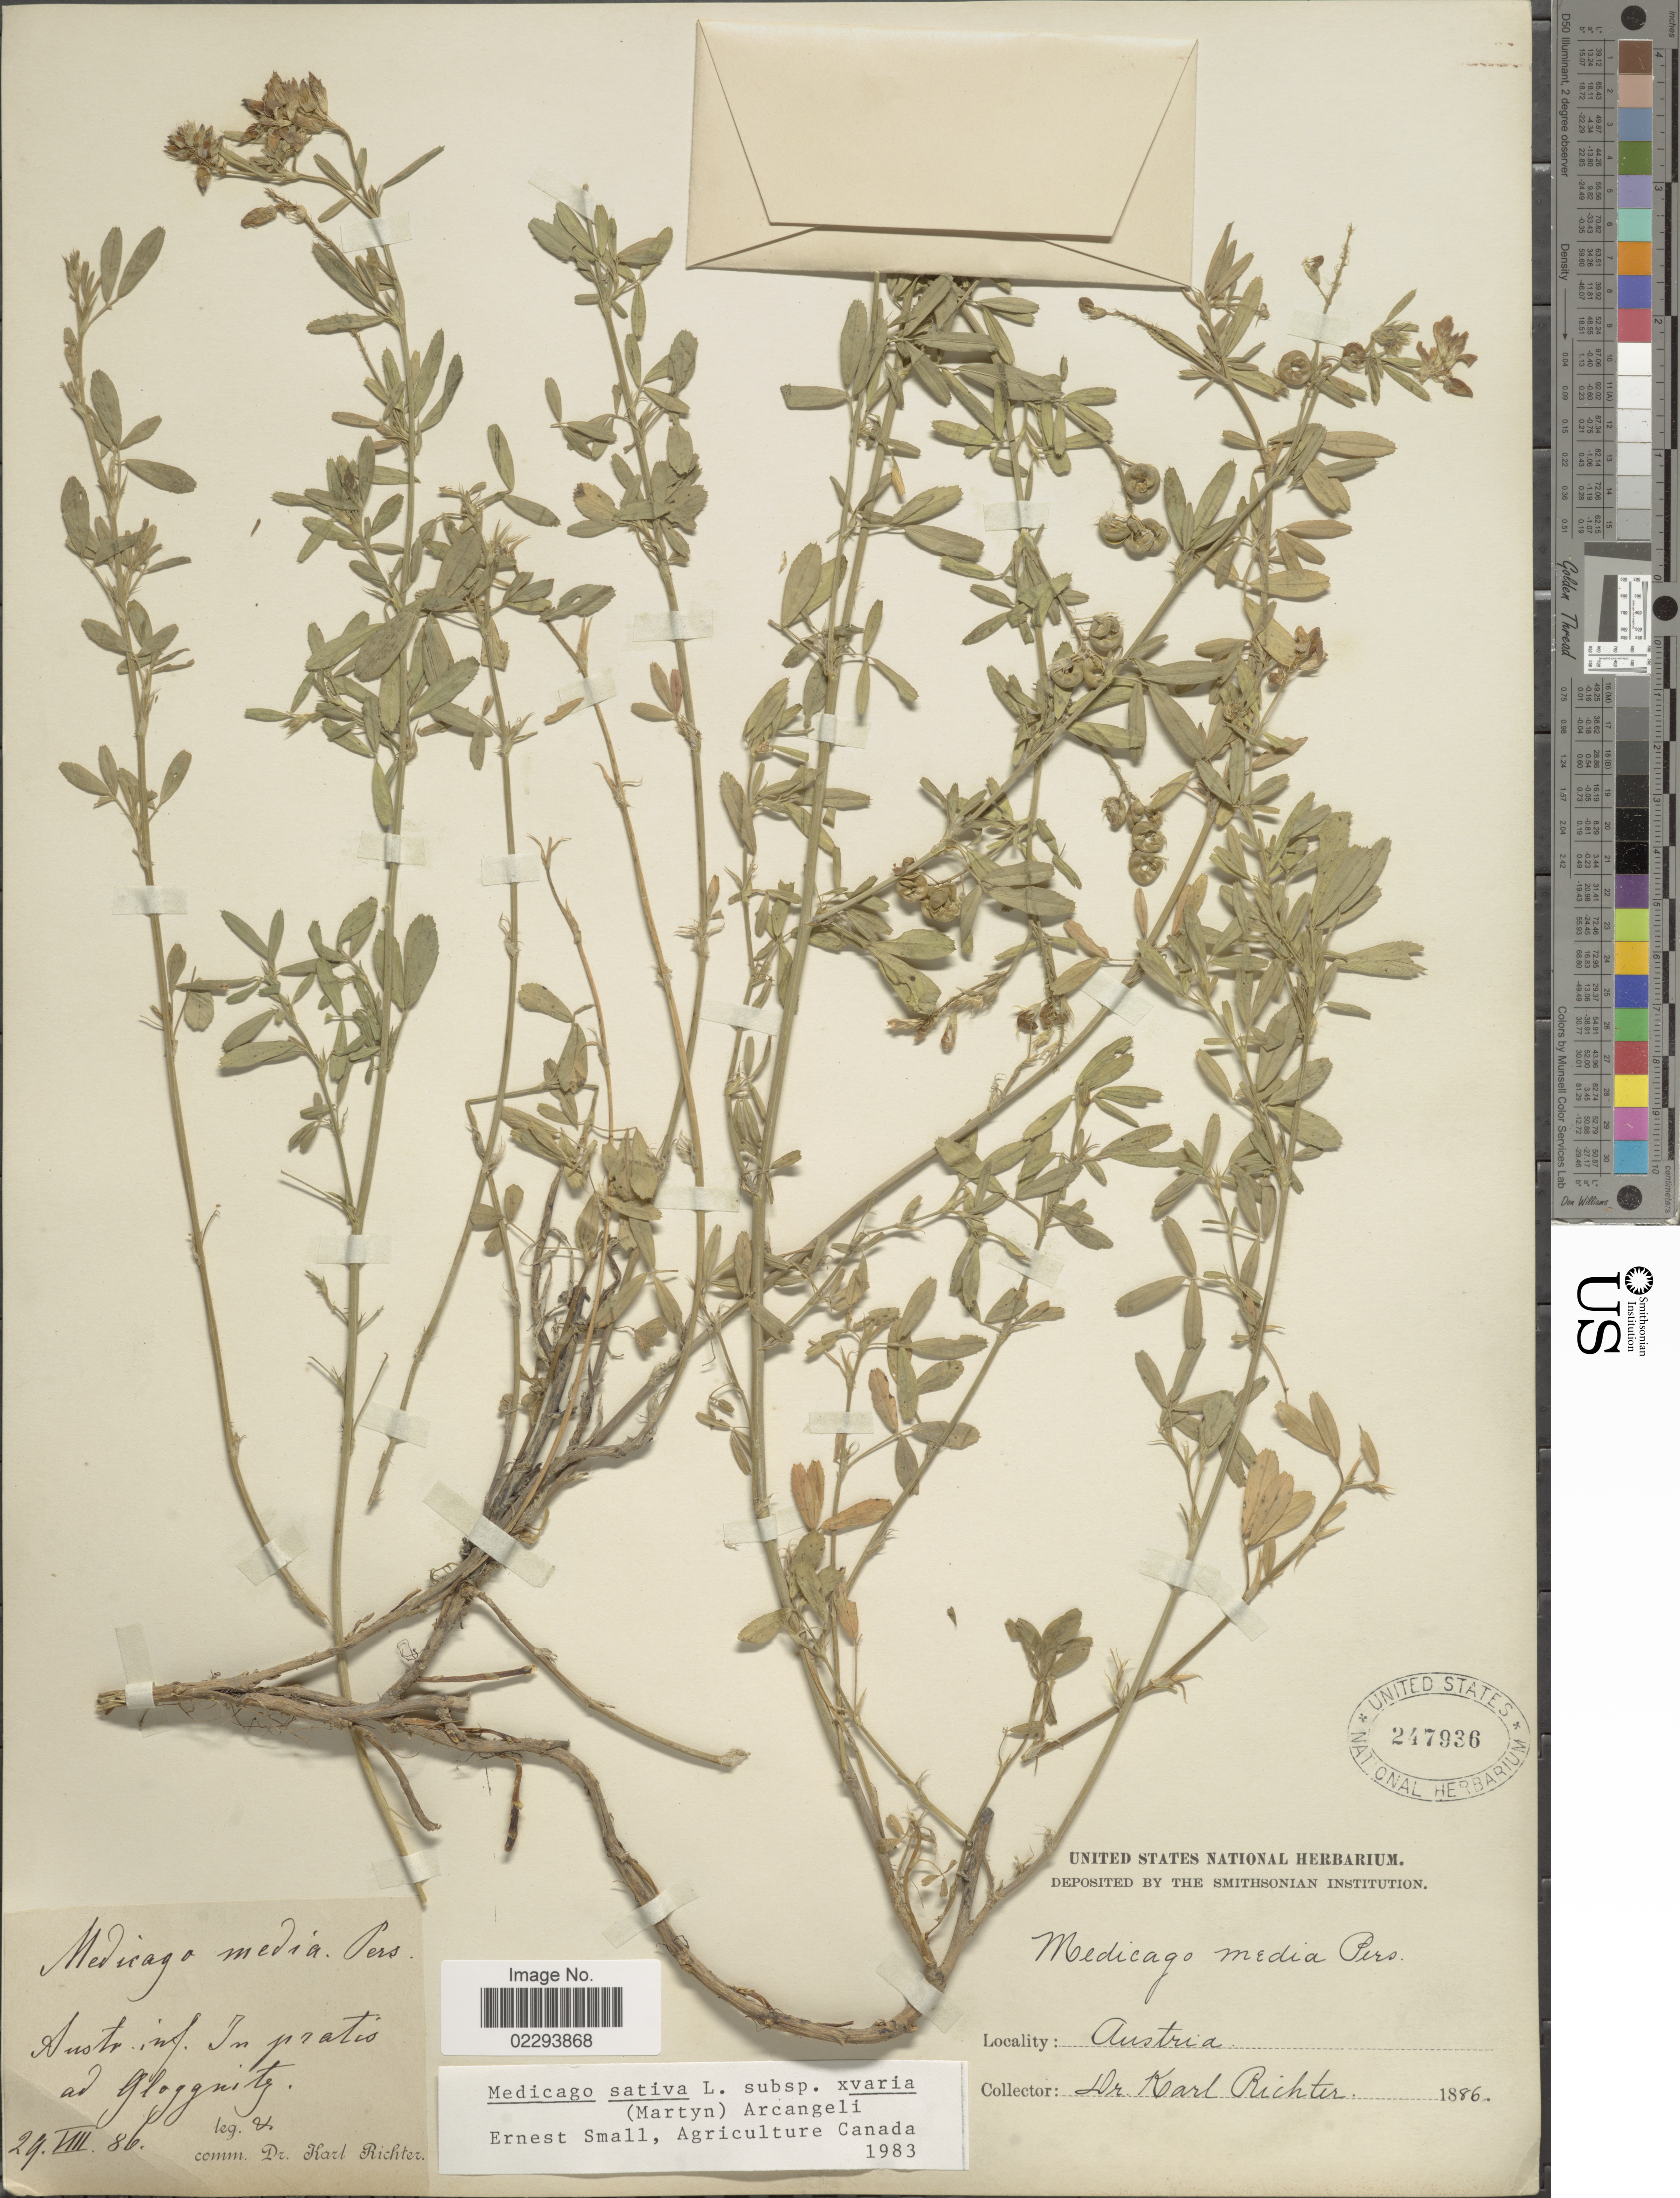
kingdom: Plantae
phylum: Tracheophyta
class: Magnoliopsida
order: Fabales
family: Fabaceae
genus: Medicago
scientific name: Medicago sativa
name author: L.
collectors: K. Richter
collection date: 1886-08-29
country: Austria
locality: Austr. inf. In pratis ad Gloggnitz [interpreted].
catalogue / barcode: US 247936